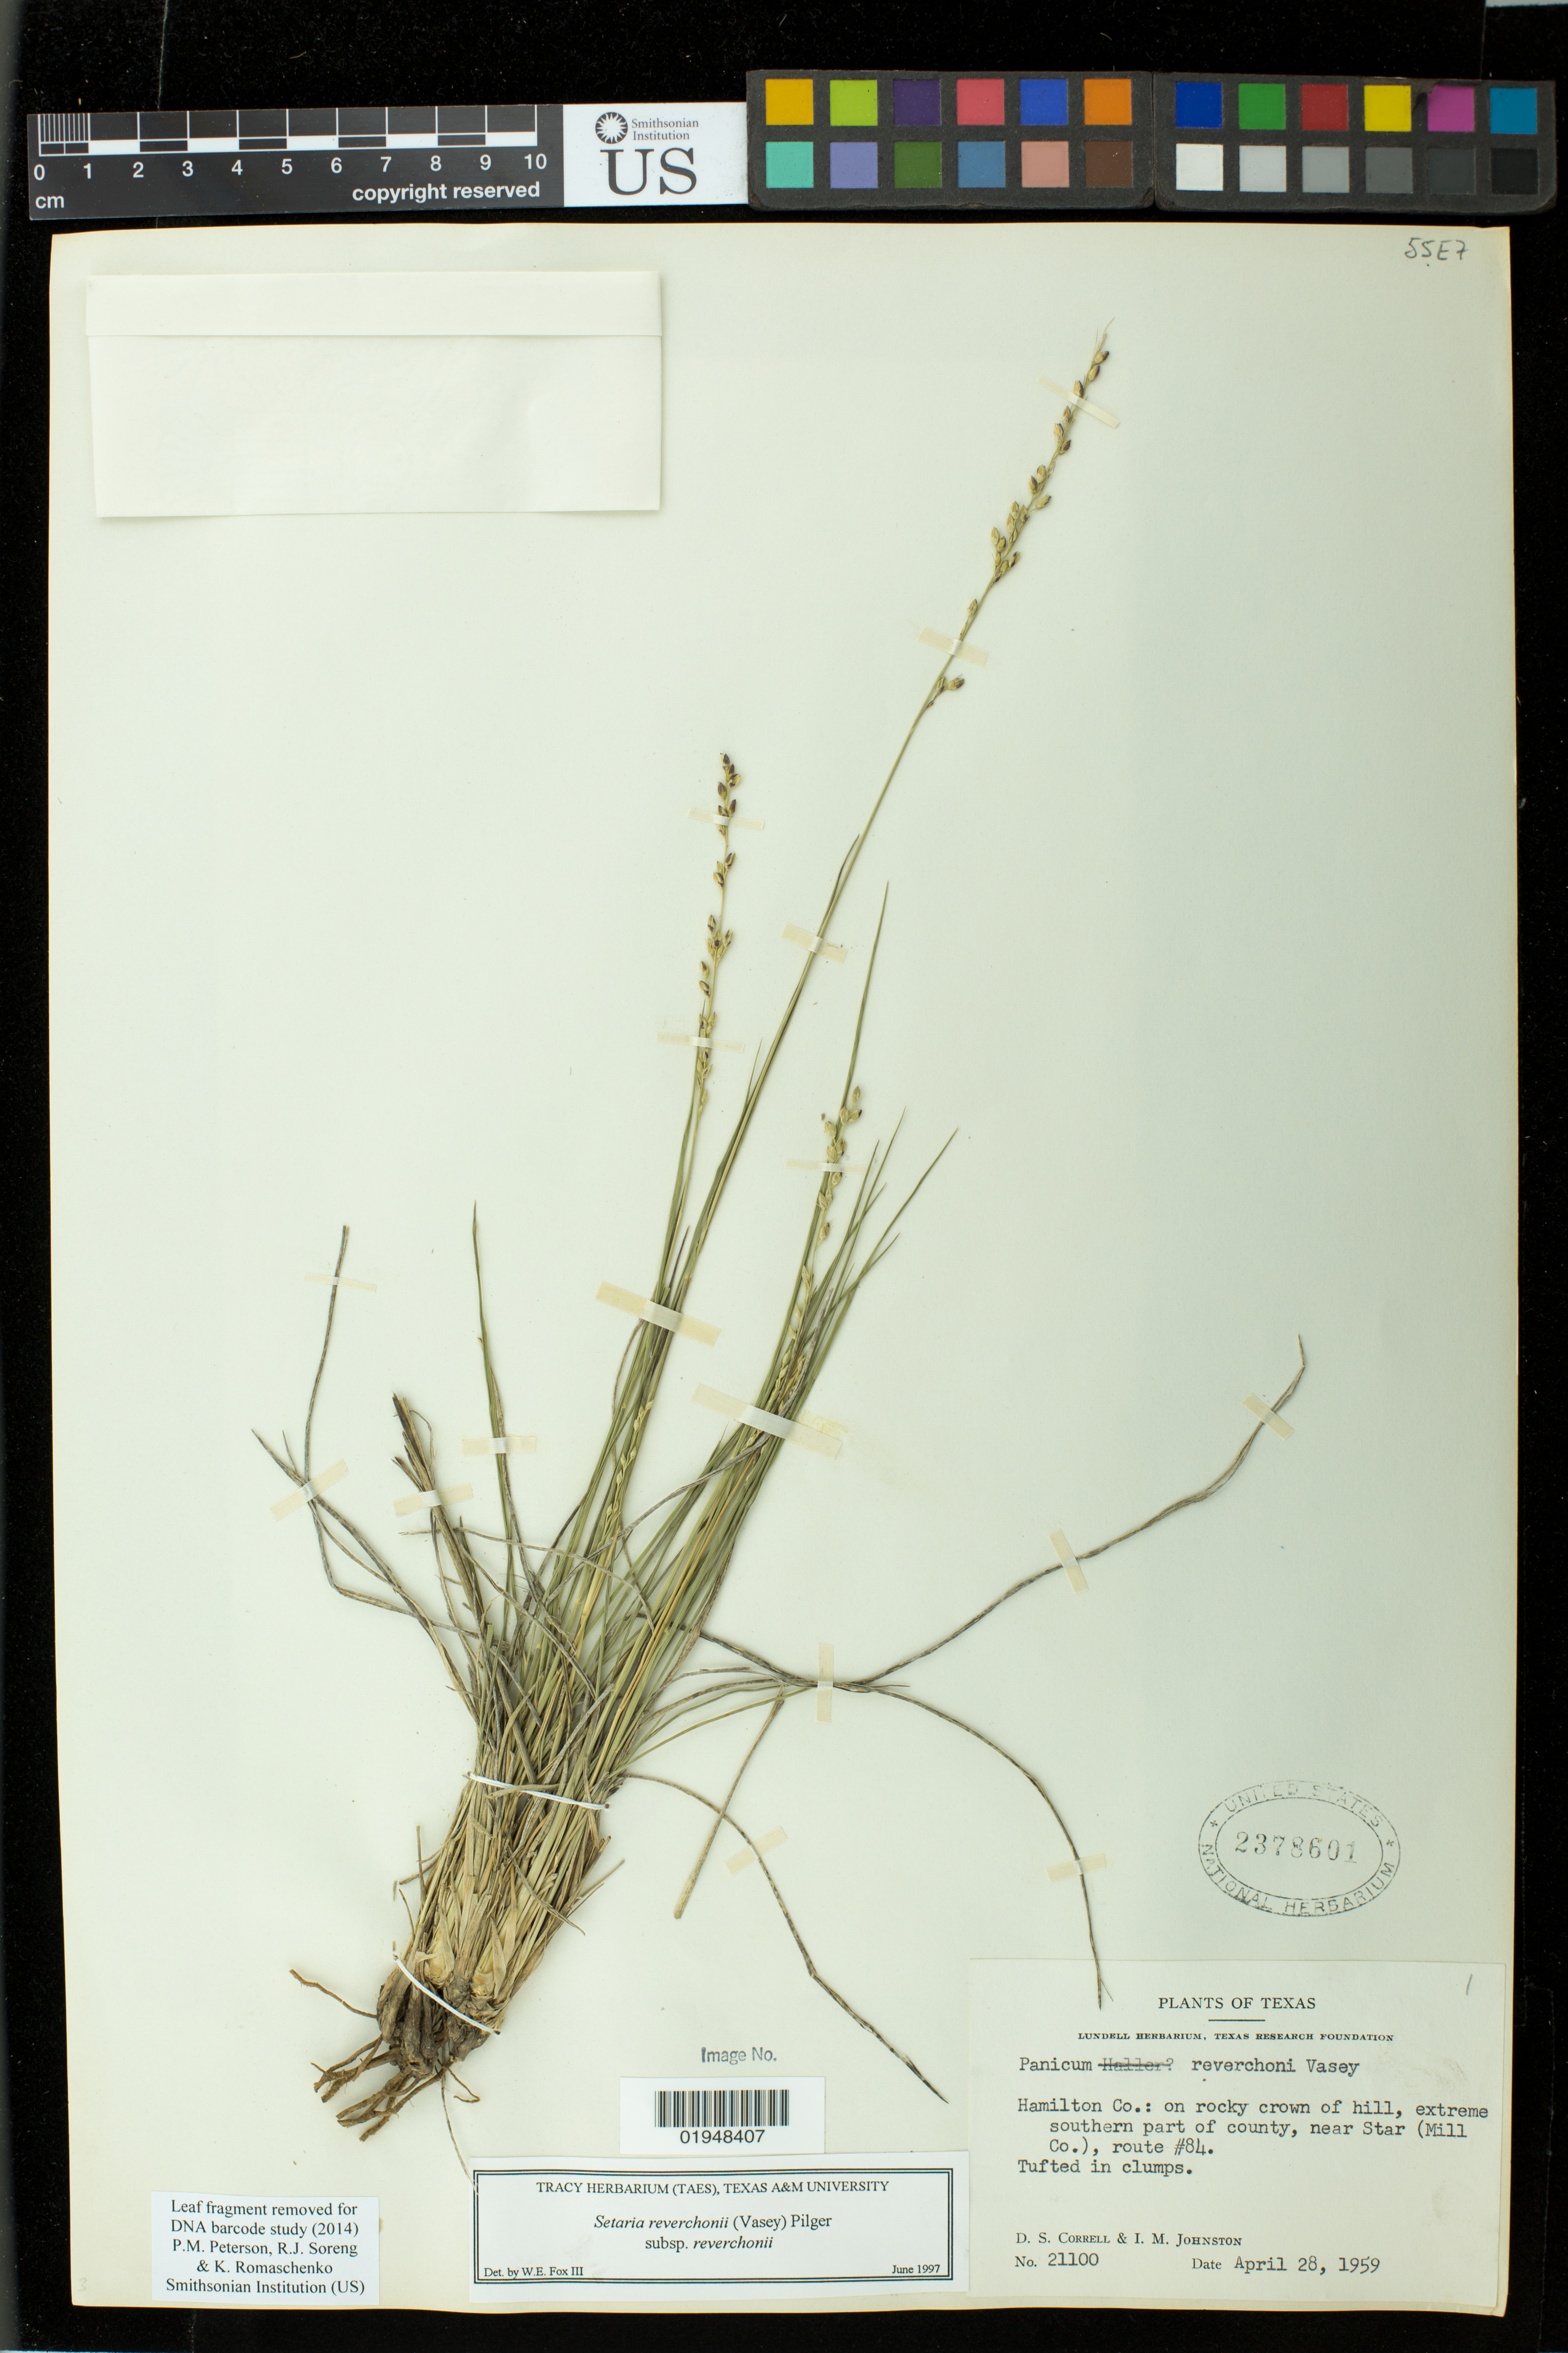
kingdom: Plantae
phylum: Tracheophyta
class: Liliopsida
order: Poales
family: Poaceae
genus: Setaria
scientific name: Setaria reverchonii subsp. reverchonii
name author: (Vasey) Pilg.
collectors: D. S. Correll & I.M. Johnston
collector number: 21100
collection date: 1959-04-28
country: United States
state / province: Texas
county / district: Hamilton County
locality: on rocky crown of hill, extreme southern part of county, near Star (Mill Co.), route #84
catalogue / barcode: US 2378601